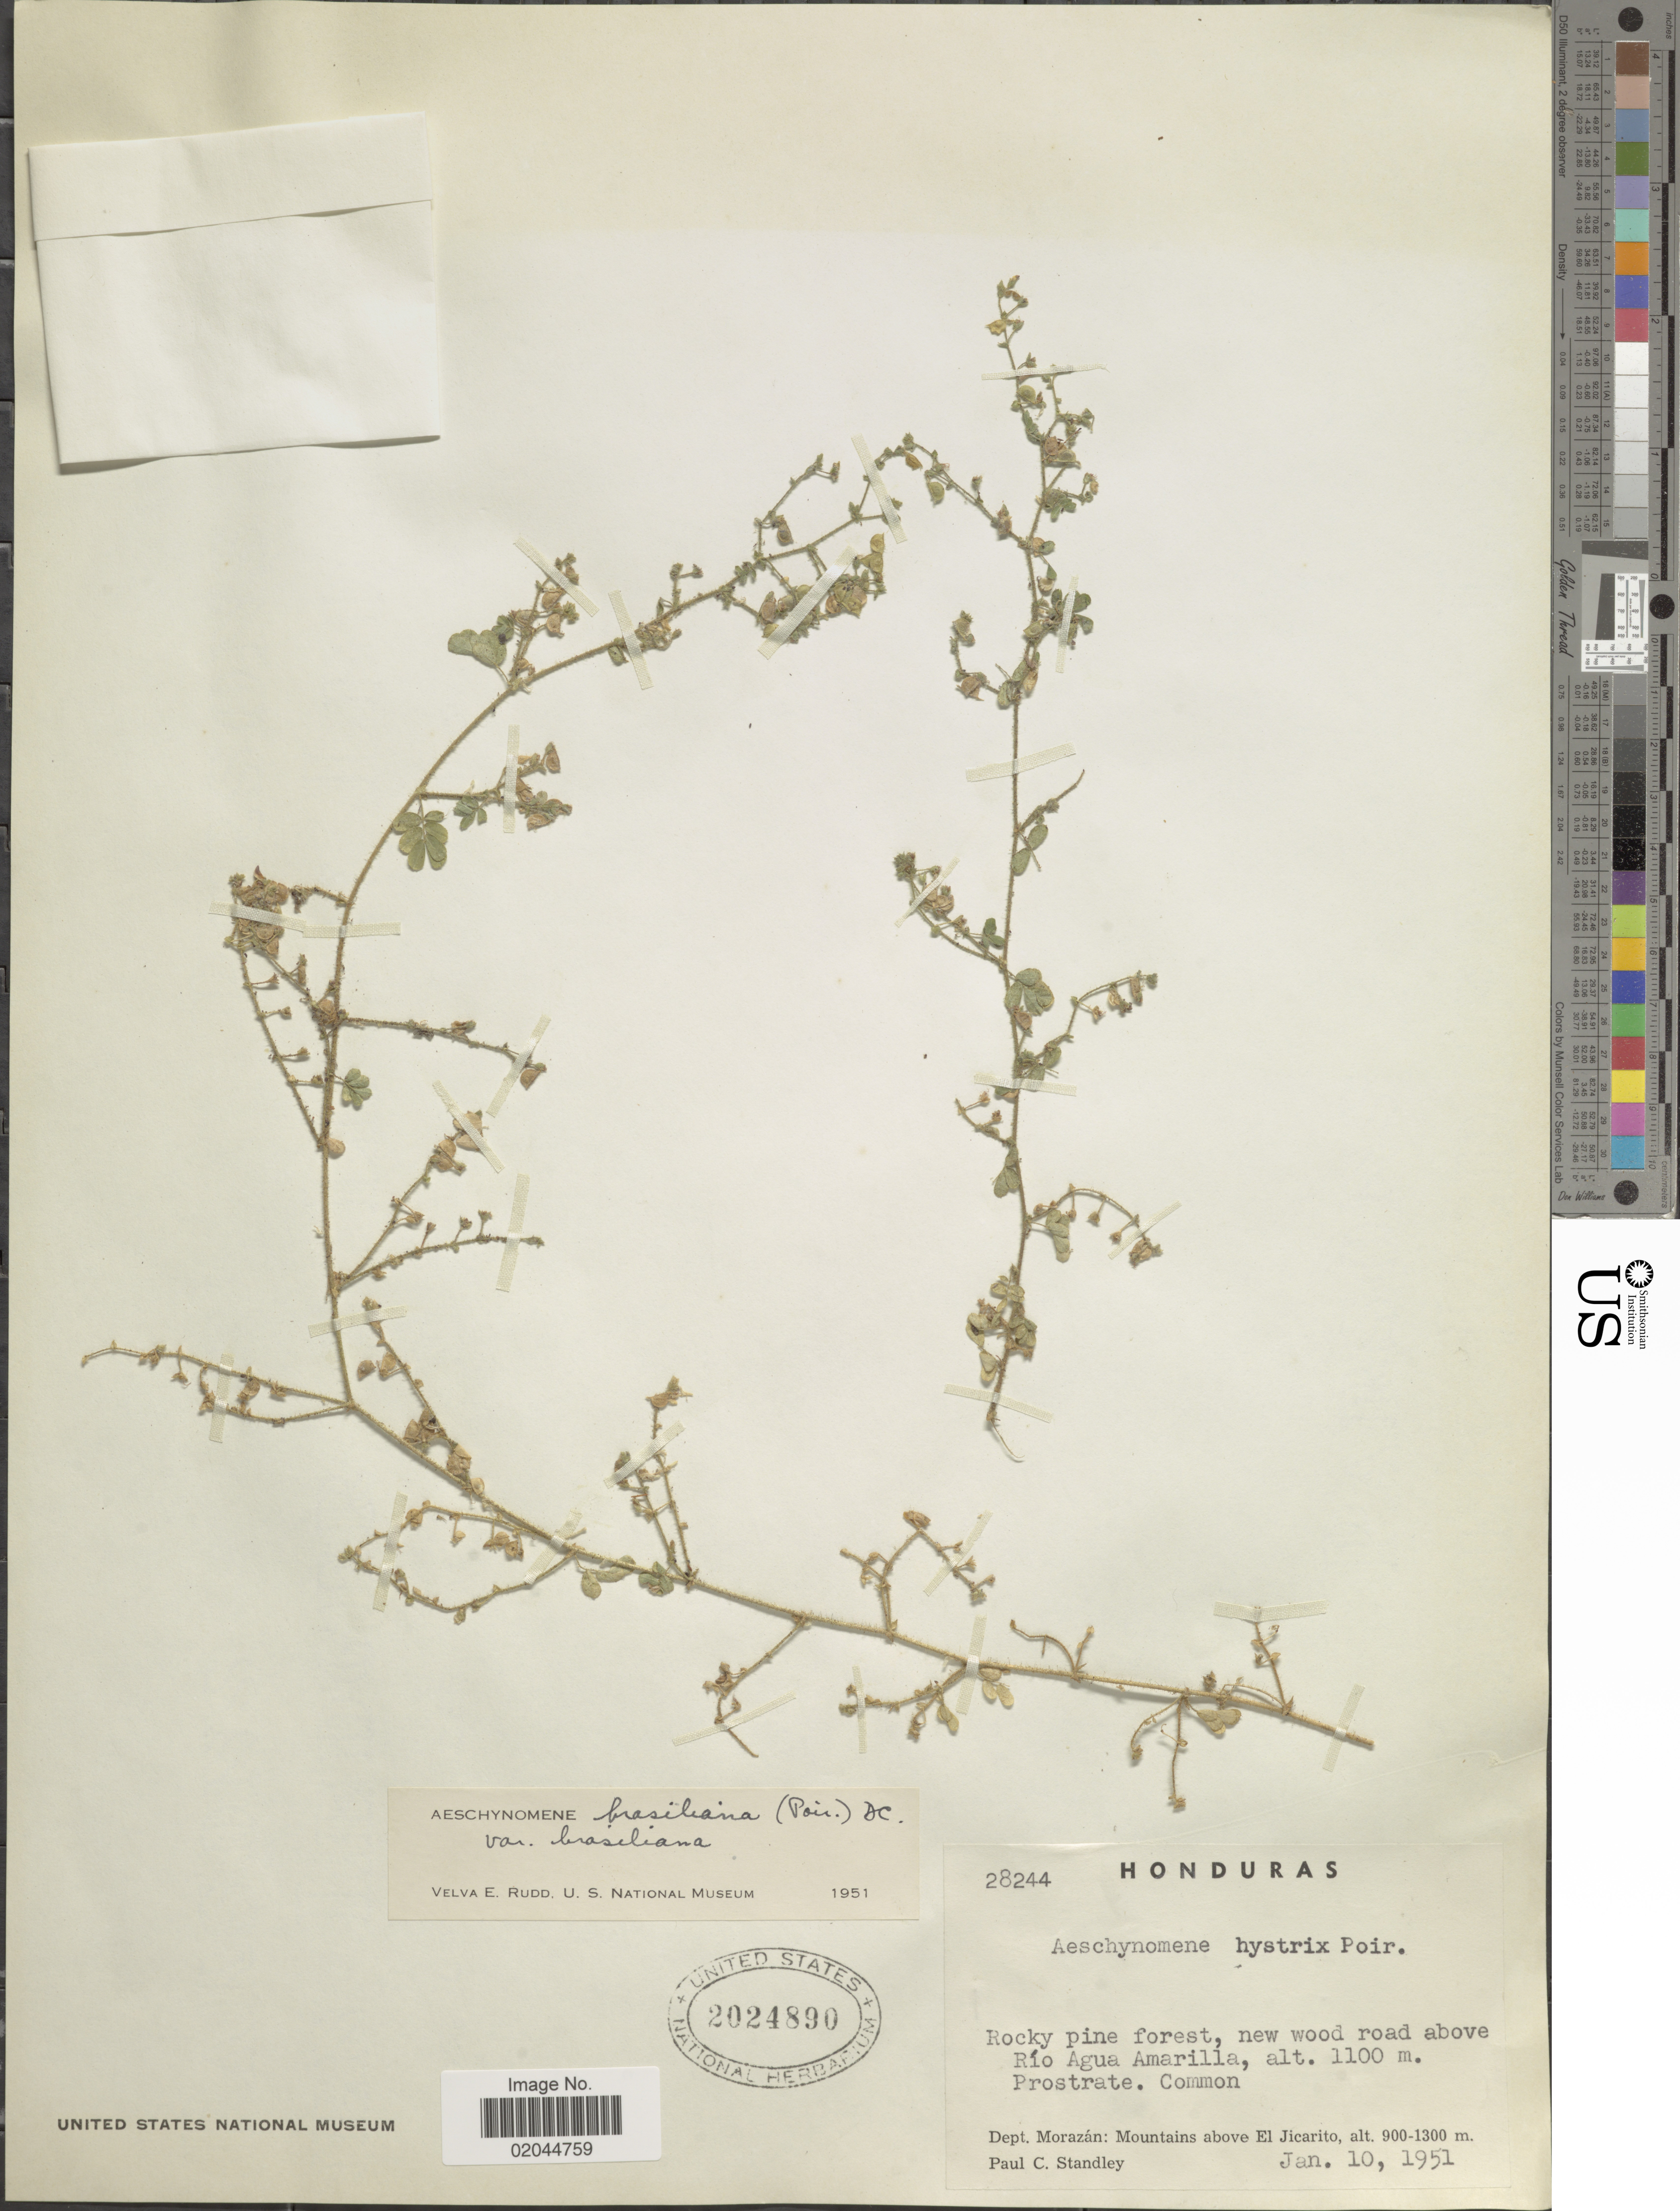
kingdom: Plantae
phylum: Tracheophyta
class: Magnoliopsida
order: Fabales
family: Fabaceae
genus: Aeschynomene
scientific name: Aeschynomene brasiliana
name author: (Poir.) DC.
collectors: P. C. Standley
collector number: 28244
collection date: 1951-01-10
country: Honduras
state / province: Fco. Morazán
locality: Mountains above El Jicarito, new wood road above Rio Agua Amarilla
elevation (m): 900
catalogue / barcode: US 2024890